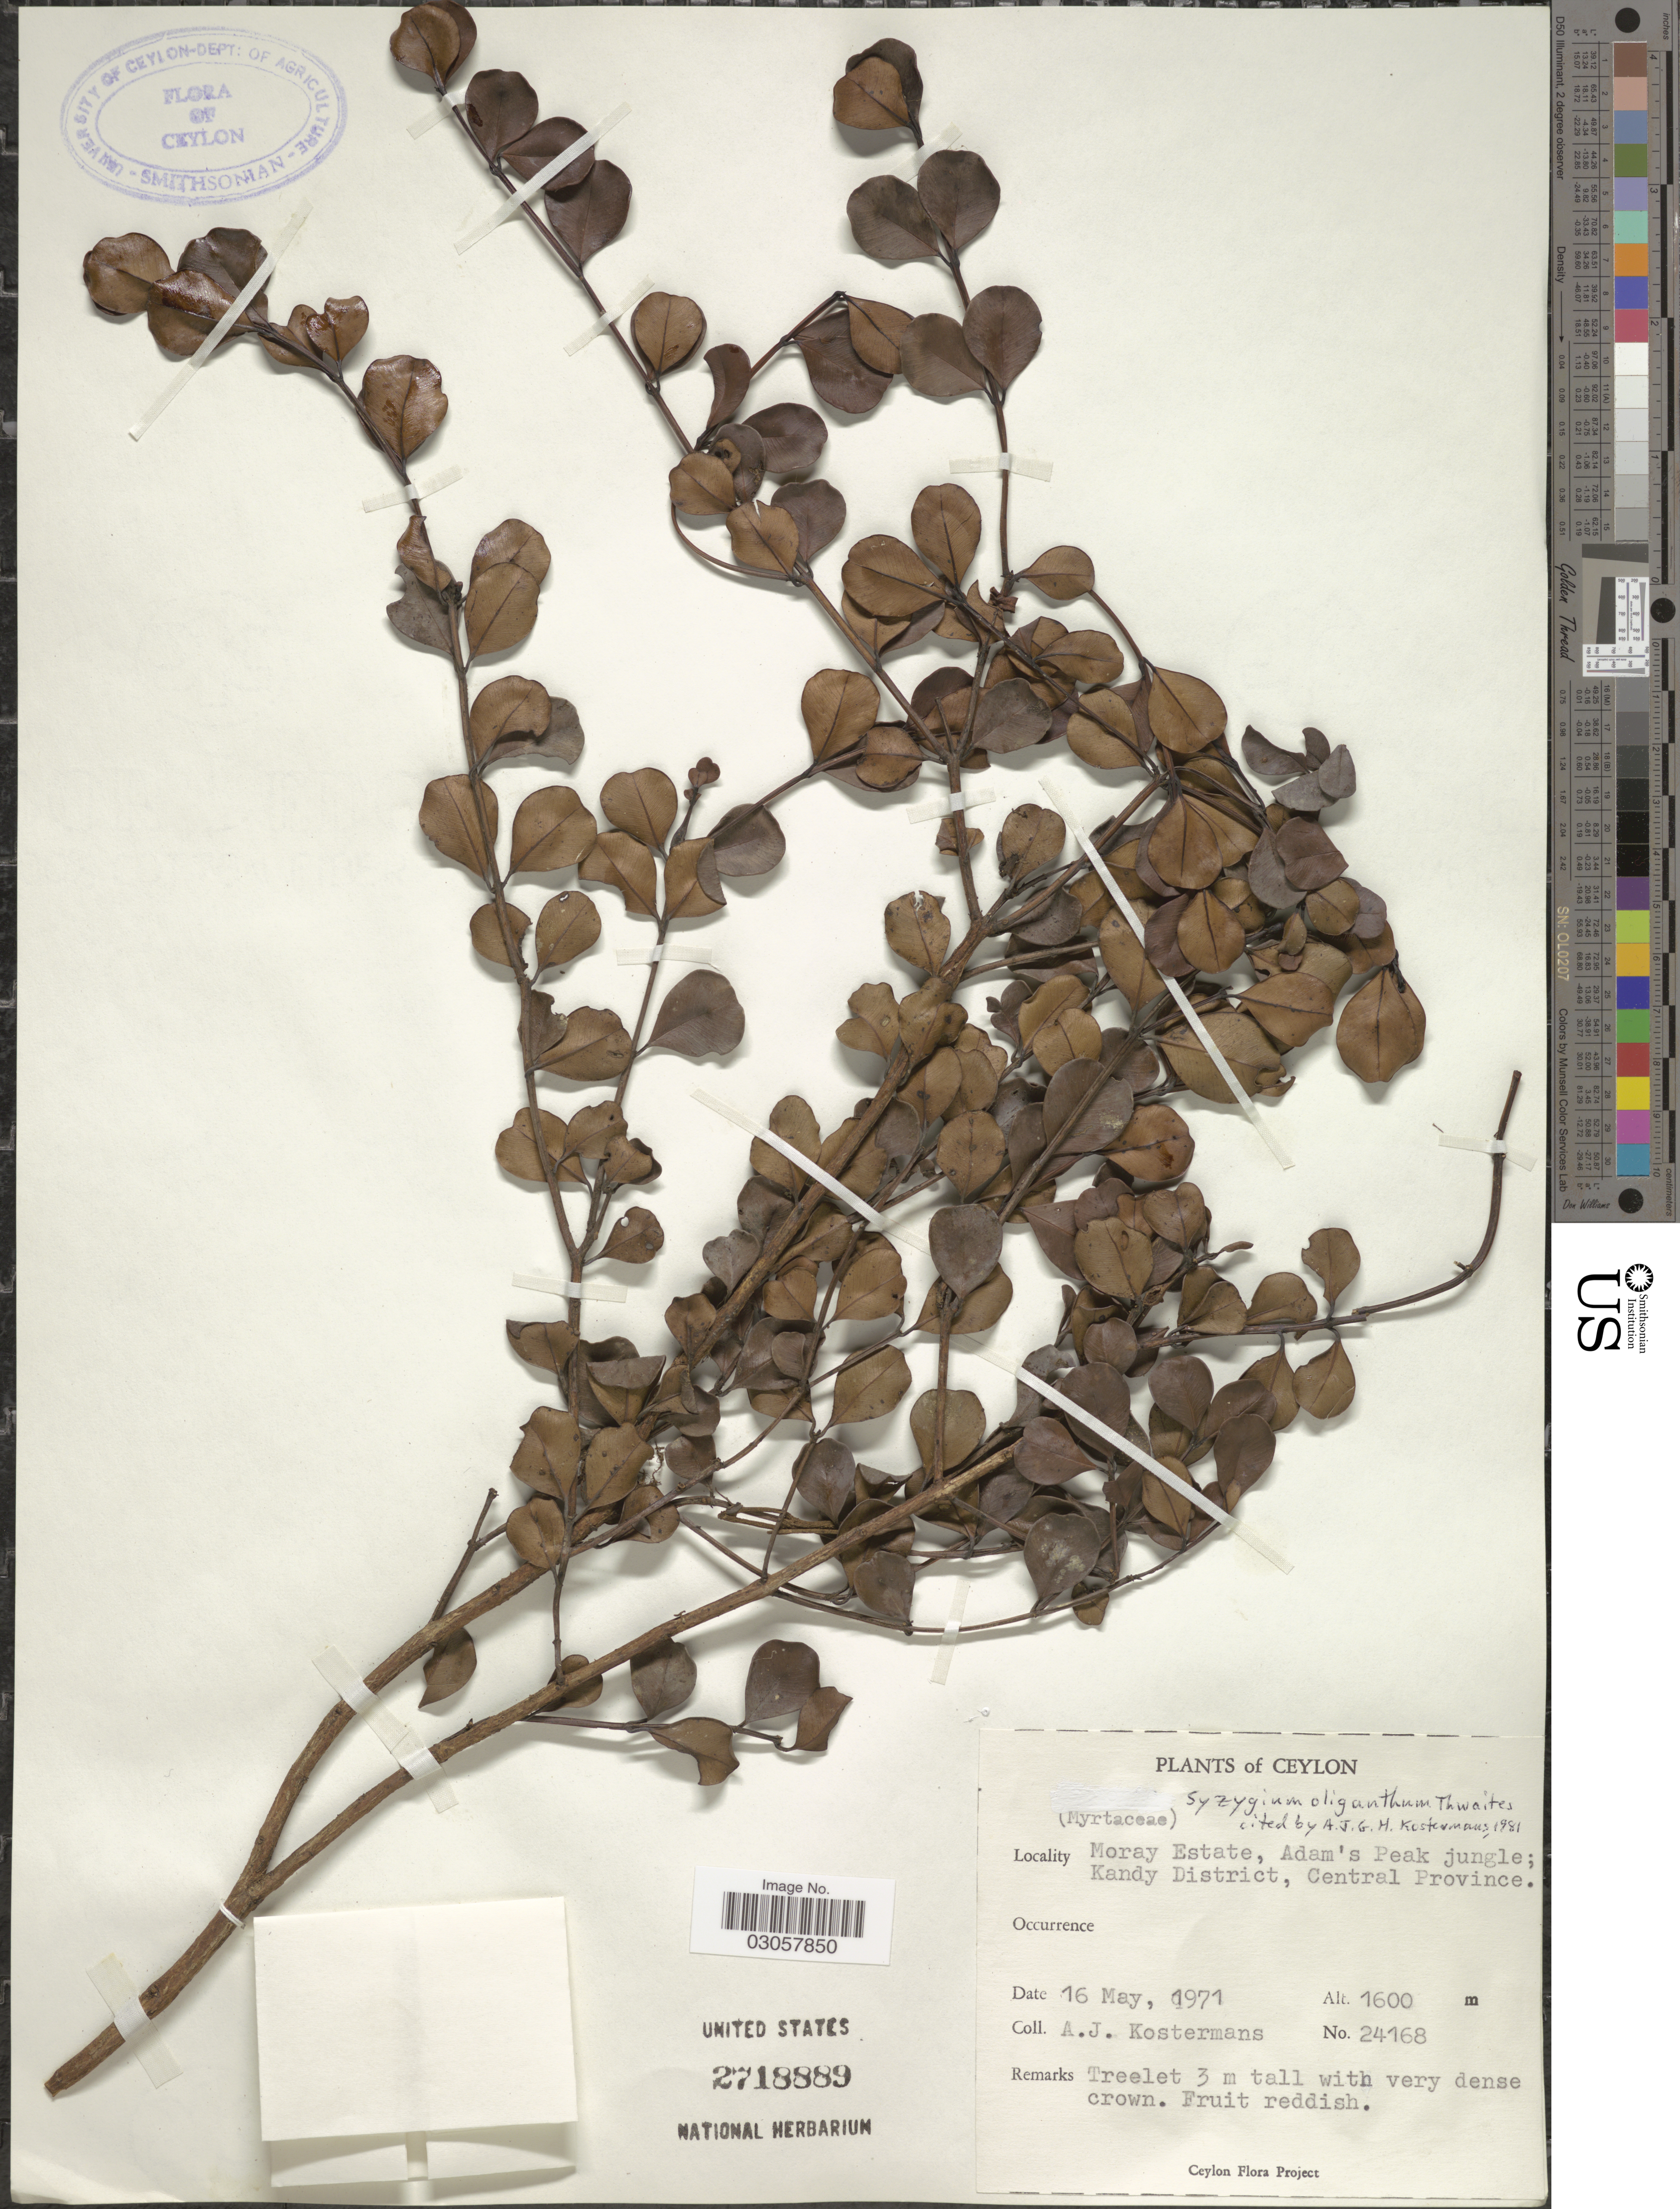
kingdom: Plantae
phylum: Tracheophyta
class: Magnoliopsida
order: Myrtales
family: Myrtaceae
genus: Syzygium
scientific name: Syzygium oliganthum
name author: Thwaites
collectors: A. J. G. Kostermans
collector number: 24168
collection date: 1971-05-16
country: Sri Lanka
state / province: Central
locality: Ceylon. Moray Estate, Adam's Peak jungle; Kandy District.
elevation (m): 1600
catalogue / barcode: US 2718889